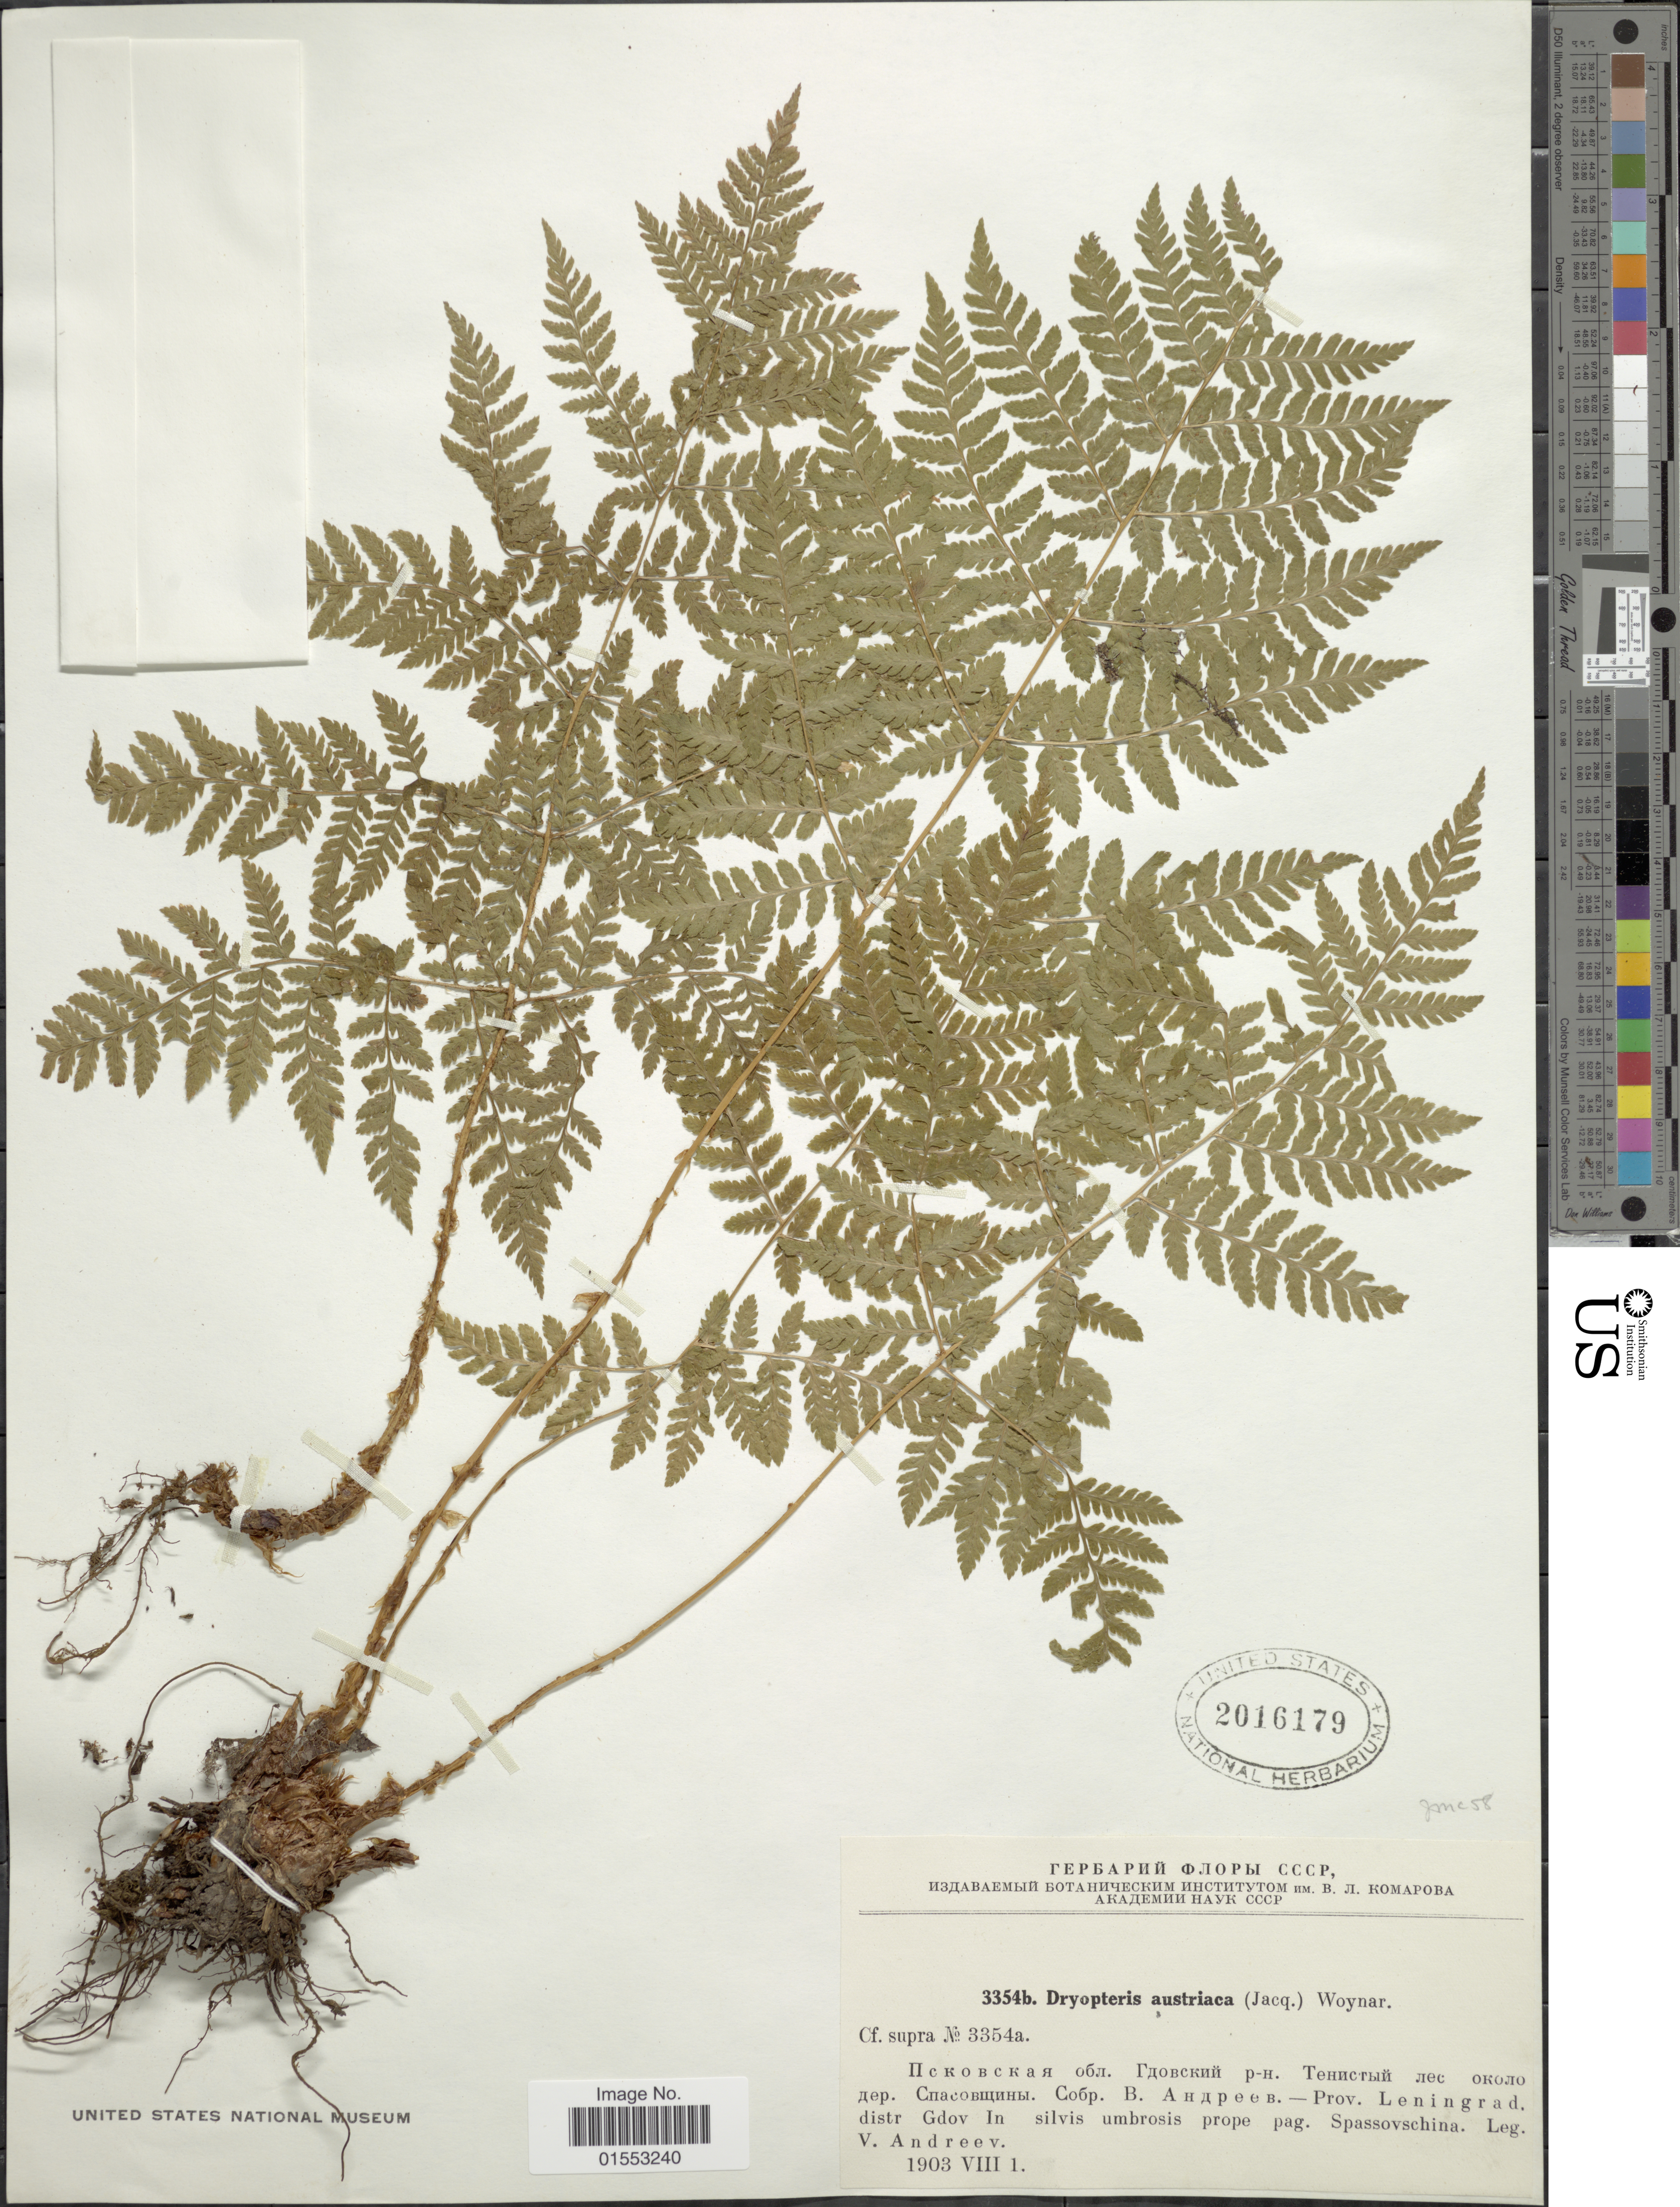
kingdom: Plantae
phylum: Tracheophyta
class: Polypodiopsida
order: Polypodiales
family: Dryopteridaceae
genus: Dryopteris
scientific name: Dryopteris dilatata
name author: (Hoffm.) A. Gray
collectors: V. Andreev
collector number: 3354b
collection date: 1903-08-01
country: Russian Federation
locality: Prov. Leningsrad. distr Gdov in Silvis umbrosis prope pag. Spassovchina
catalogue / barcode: US 2016179